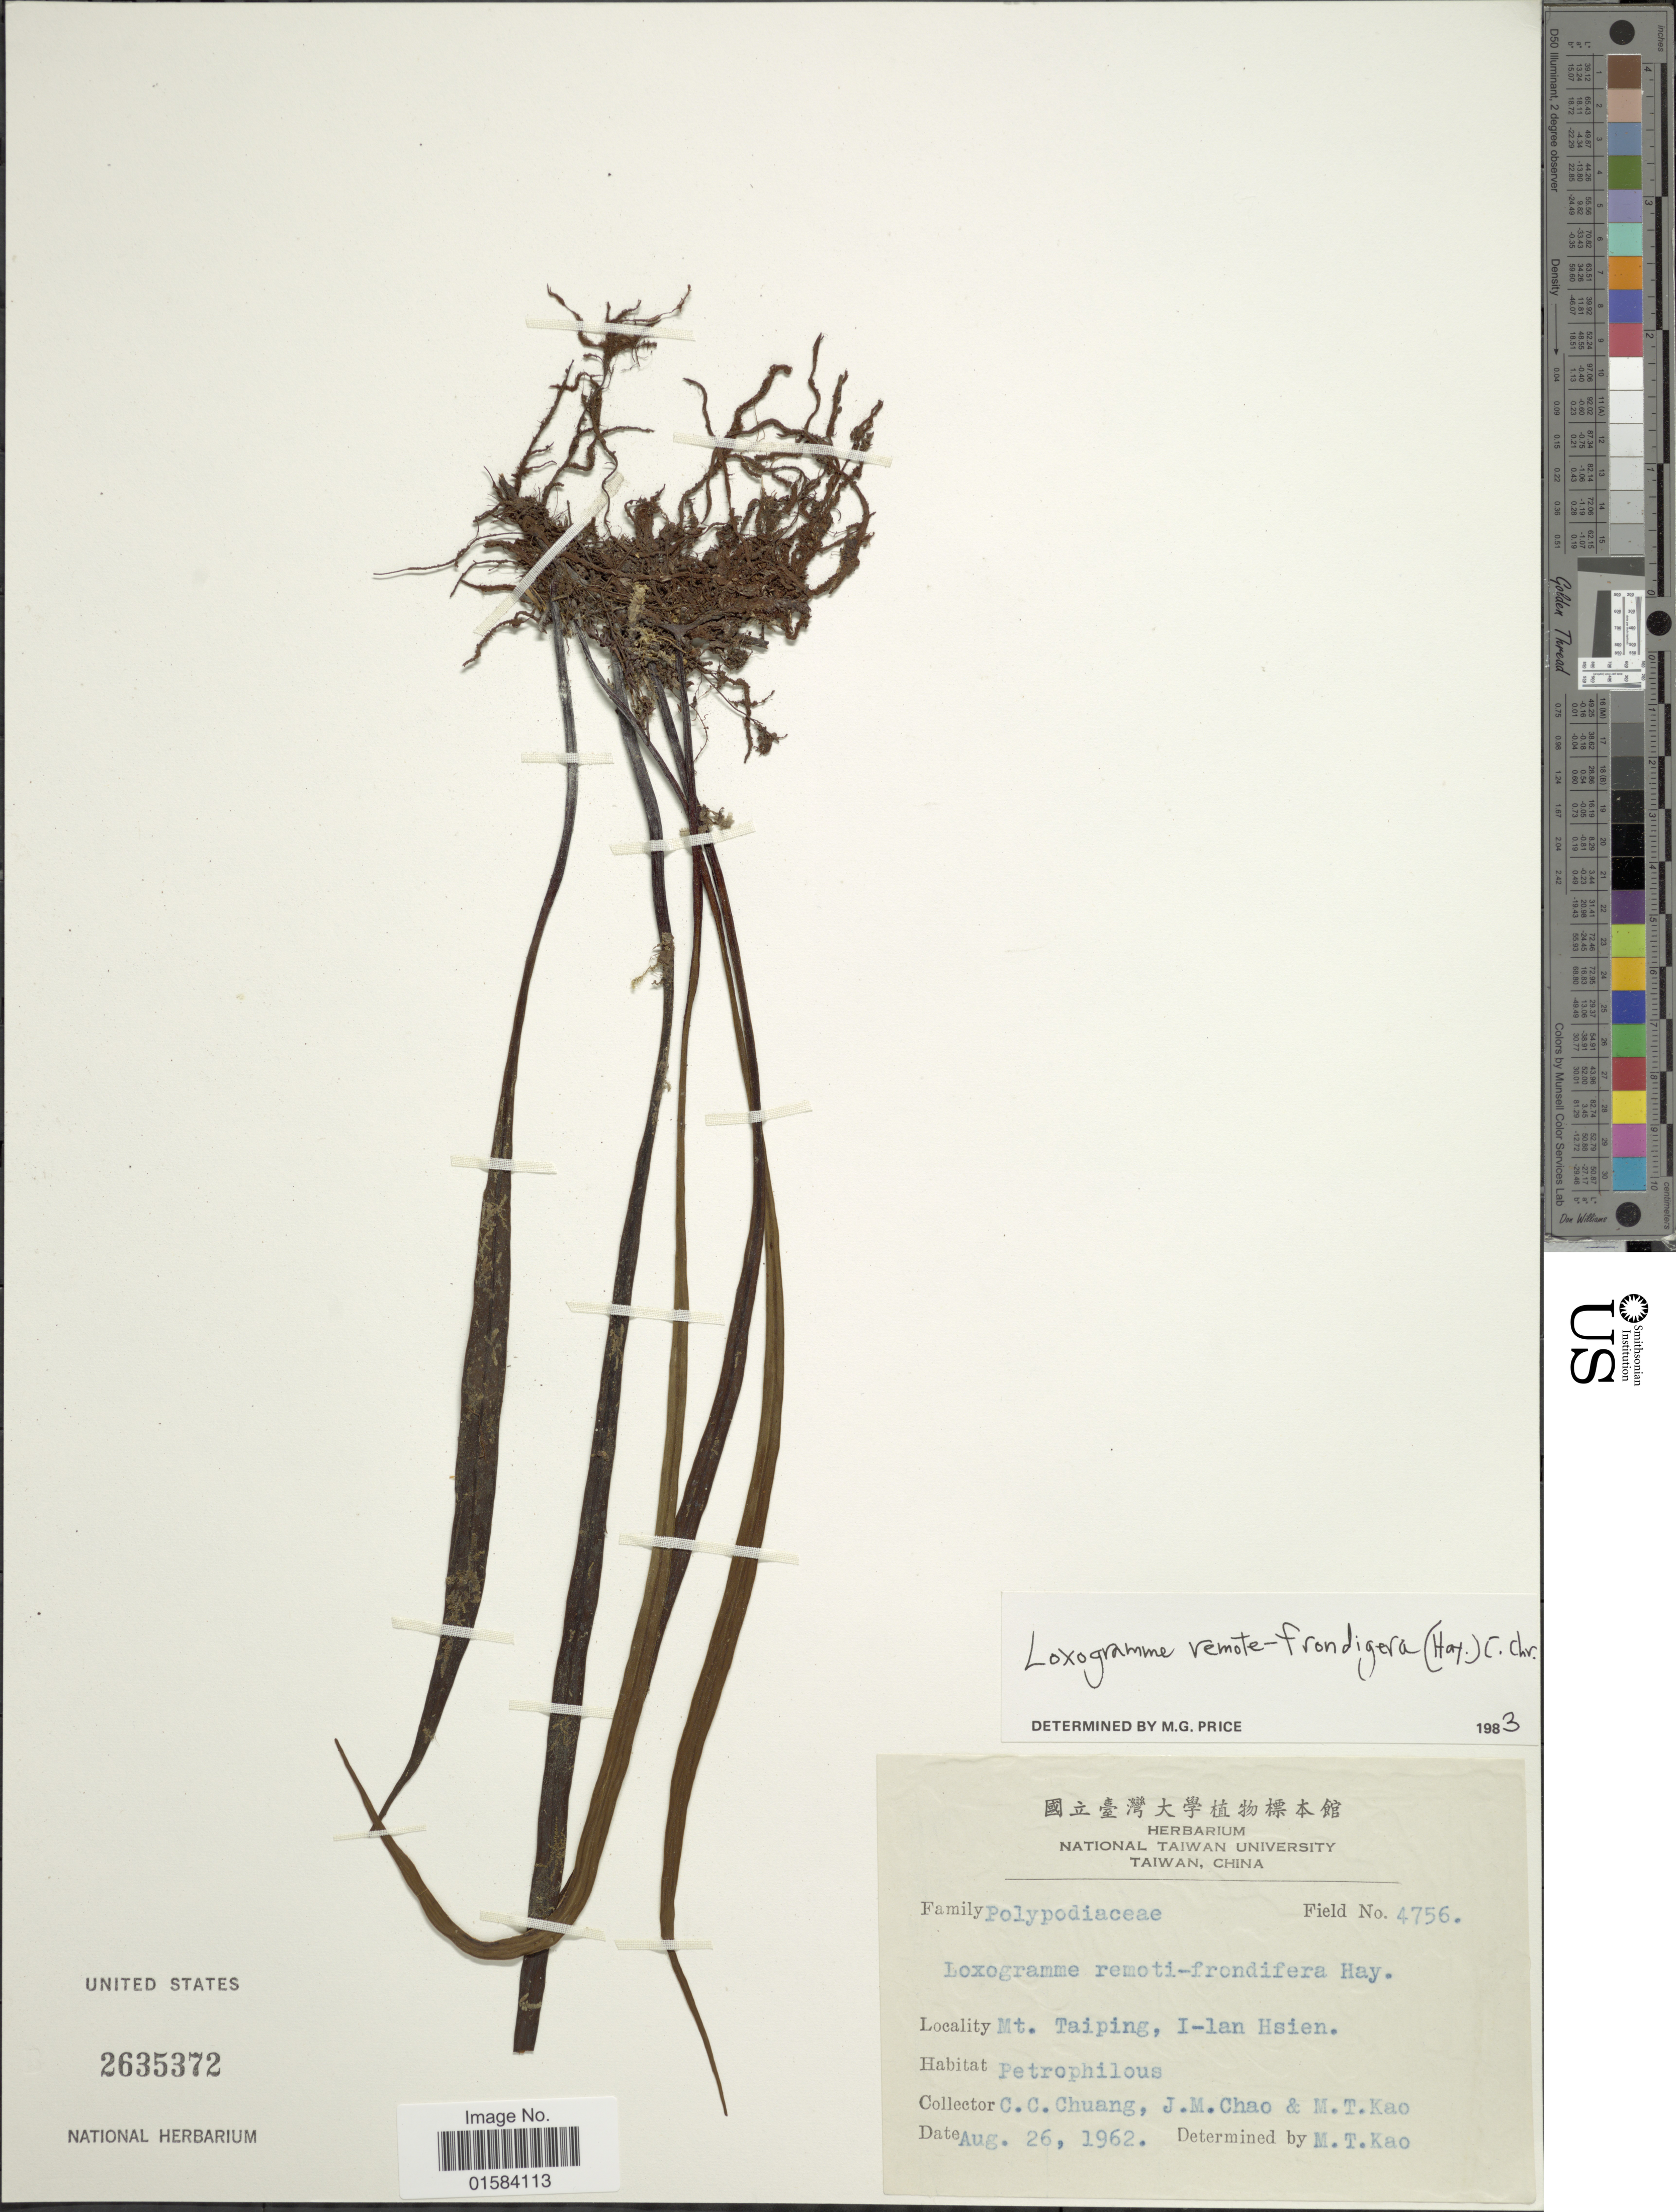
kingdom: Plantae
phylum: Tracheophyta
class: Polypodiopsida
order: Polypodiales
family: Polypodiaceae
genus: Loxogramme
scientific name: Loxogramme remotefrondigera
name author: (Hayata) C. Chr.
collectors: C. C. Chuang, J. Chao & M. T. Kao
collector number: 4756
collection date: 1962-08-26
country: Taiwan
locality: Mt Taiping, I-lan Hsien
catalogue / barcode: US 2635372